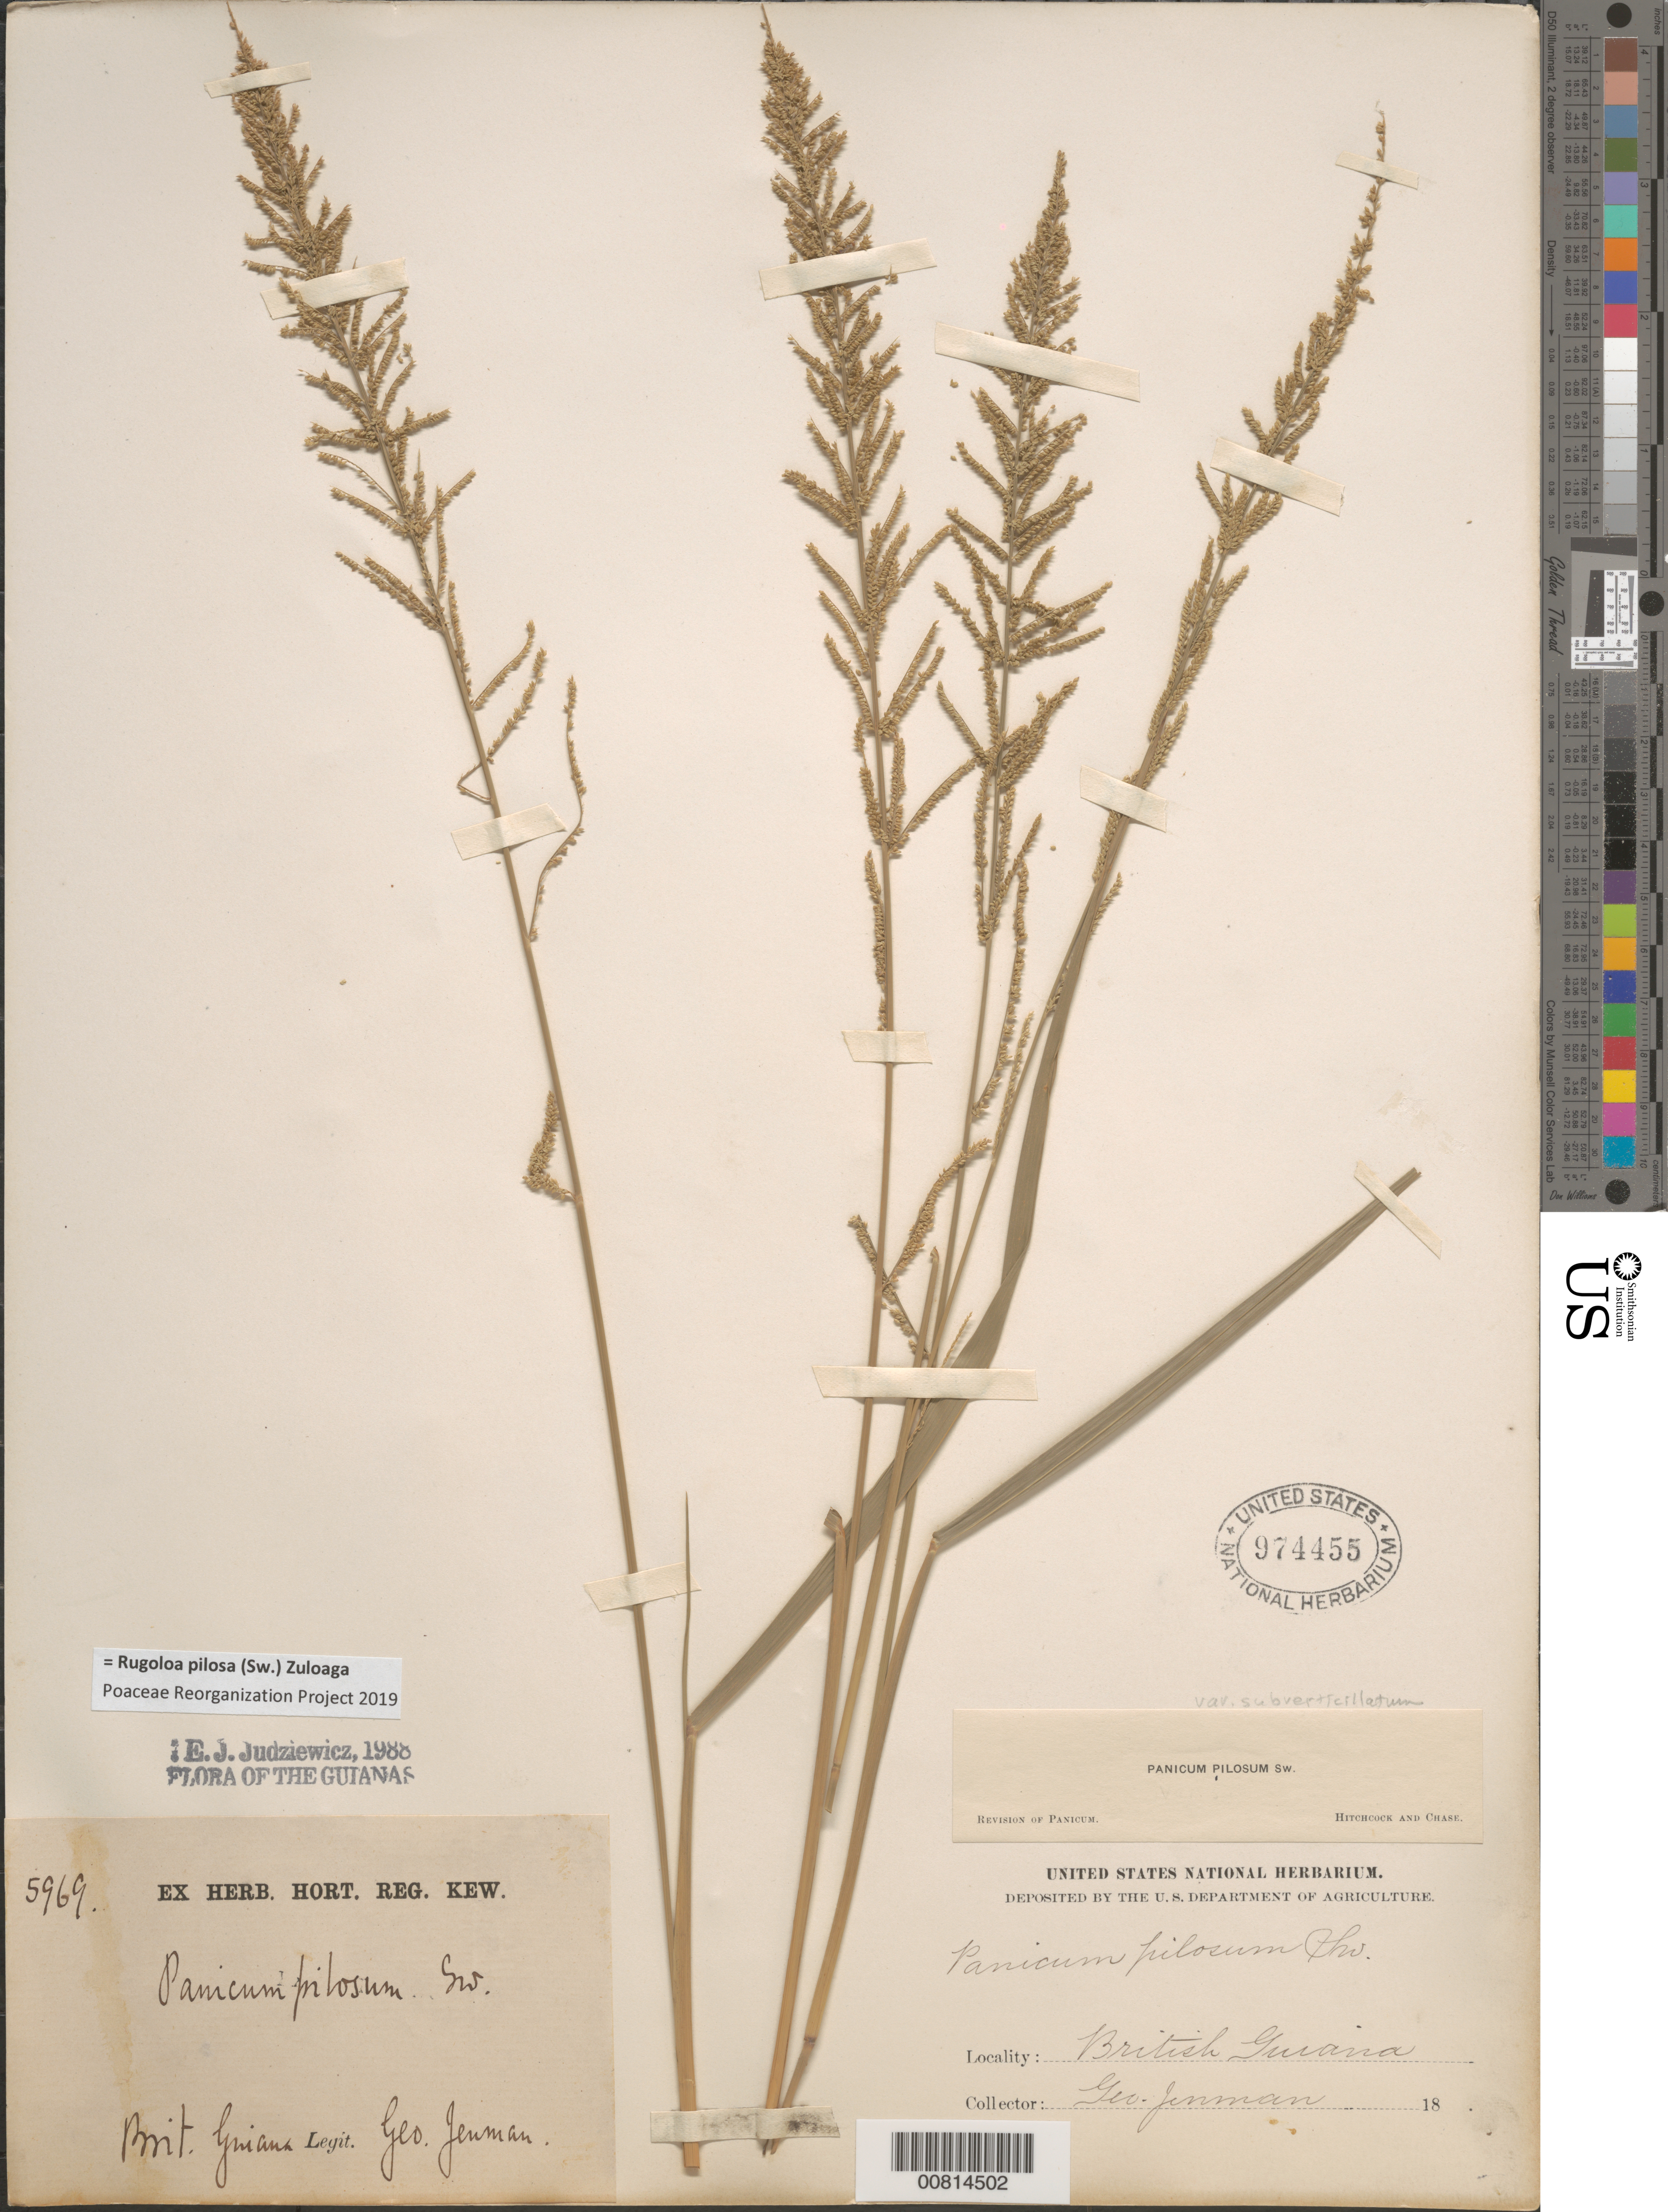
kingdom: Plantae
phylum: Tracheophyta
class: Liliopsida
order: Poales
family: Poaceae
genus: Panicum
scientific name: Panicum pilosum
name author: Sw.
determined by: Judziewicz, E. J.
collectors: G. S. Jenman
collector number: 5969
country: Guyana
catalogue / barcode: US 974455